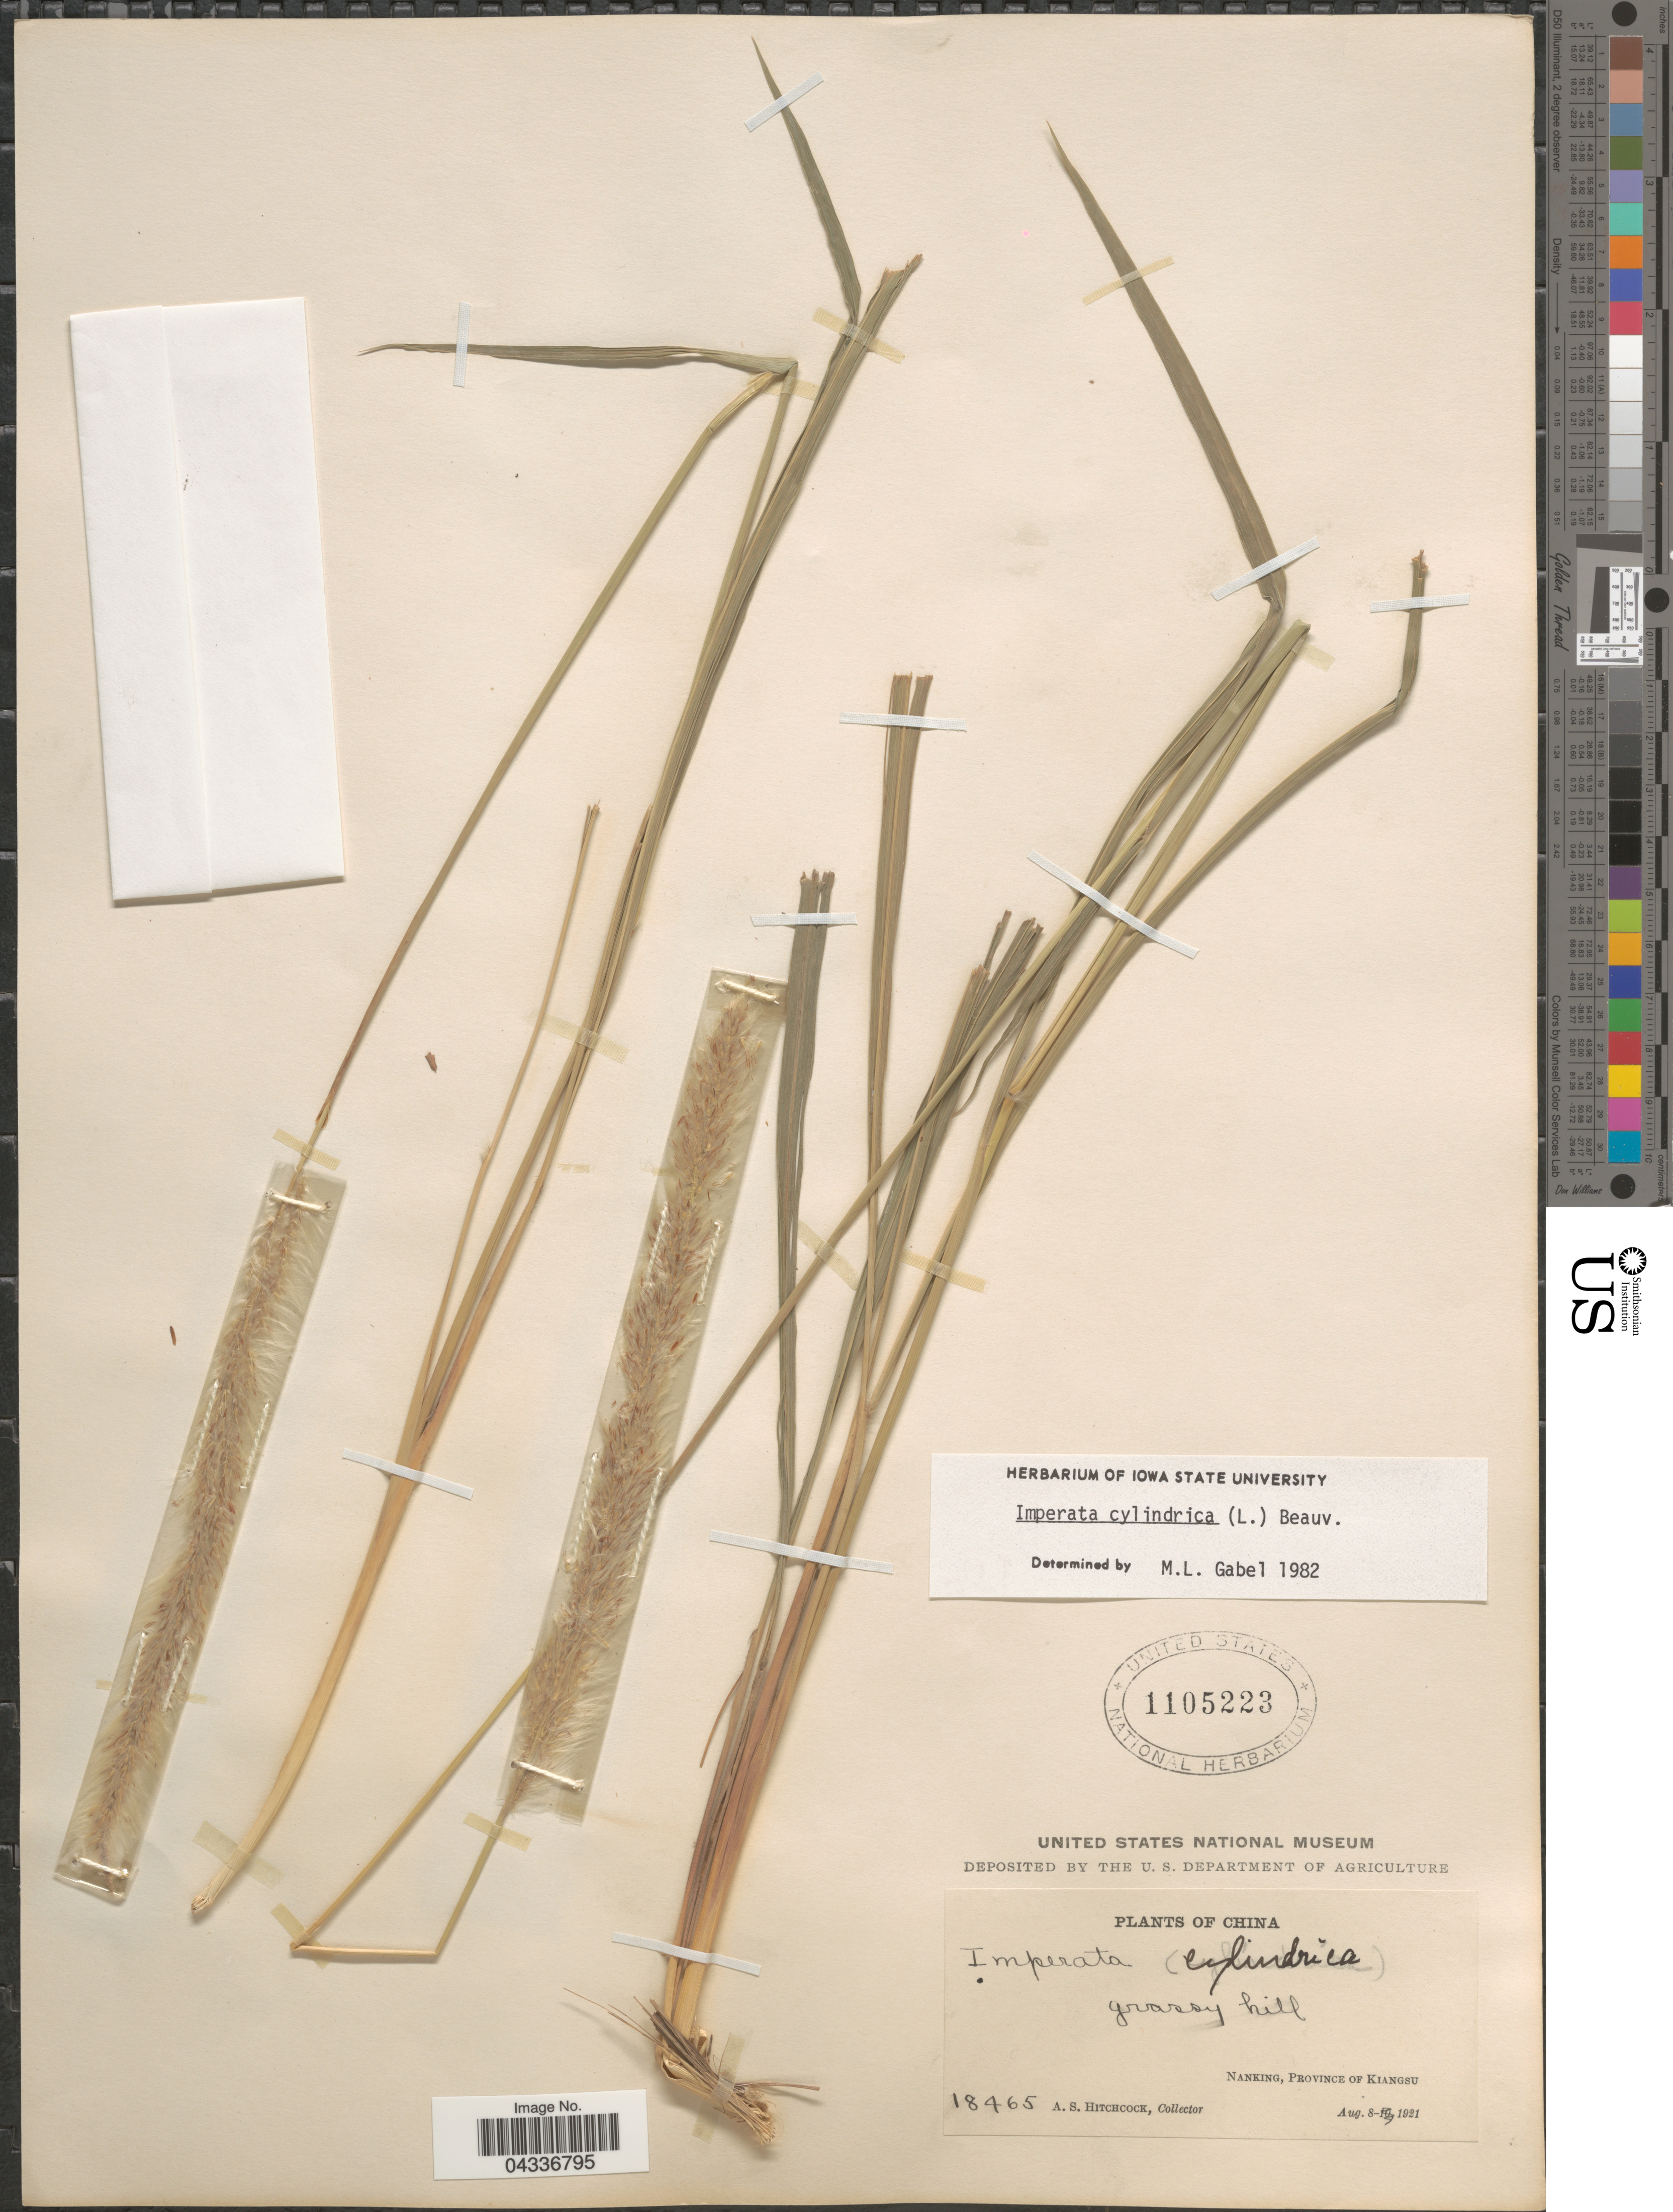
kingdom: Plantae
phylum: Tracheophyta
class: Liliopsida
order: Poales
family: Poaceae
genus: Imperata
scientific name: Imperata cylindrica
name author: (L.) P. Beauv.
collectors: A. S. Hitchcock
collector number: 18465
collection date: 1921-08-08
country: China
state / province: Jiangsu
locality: Nanking, Province of Kiangsu.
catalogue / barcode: US 1105223